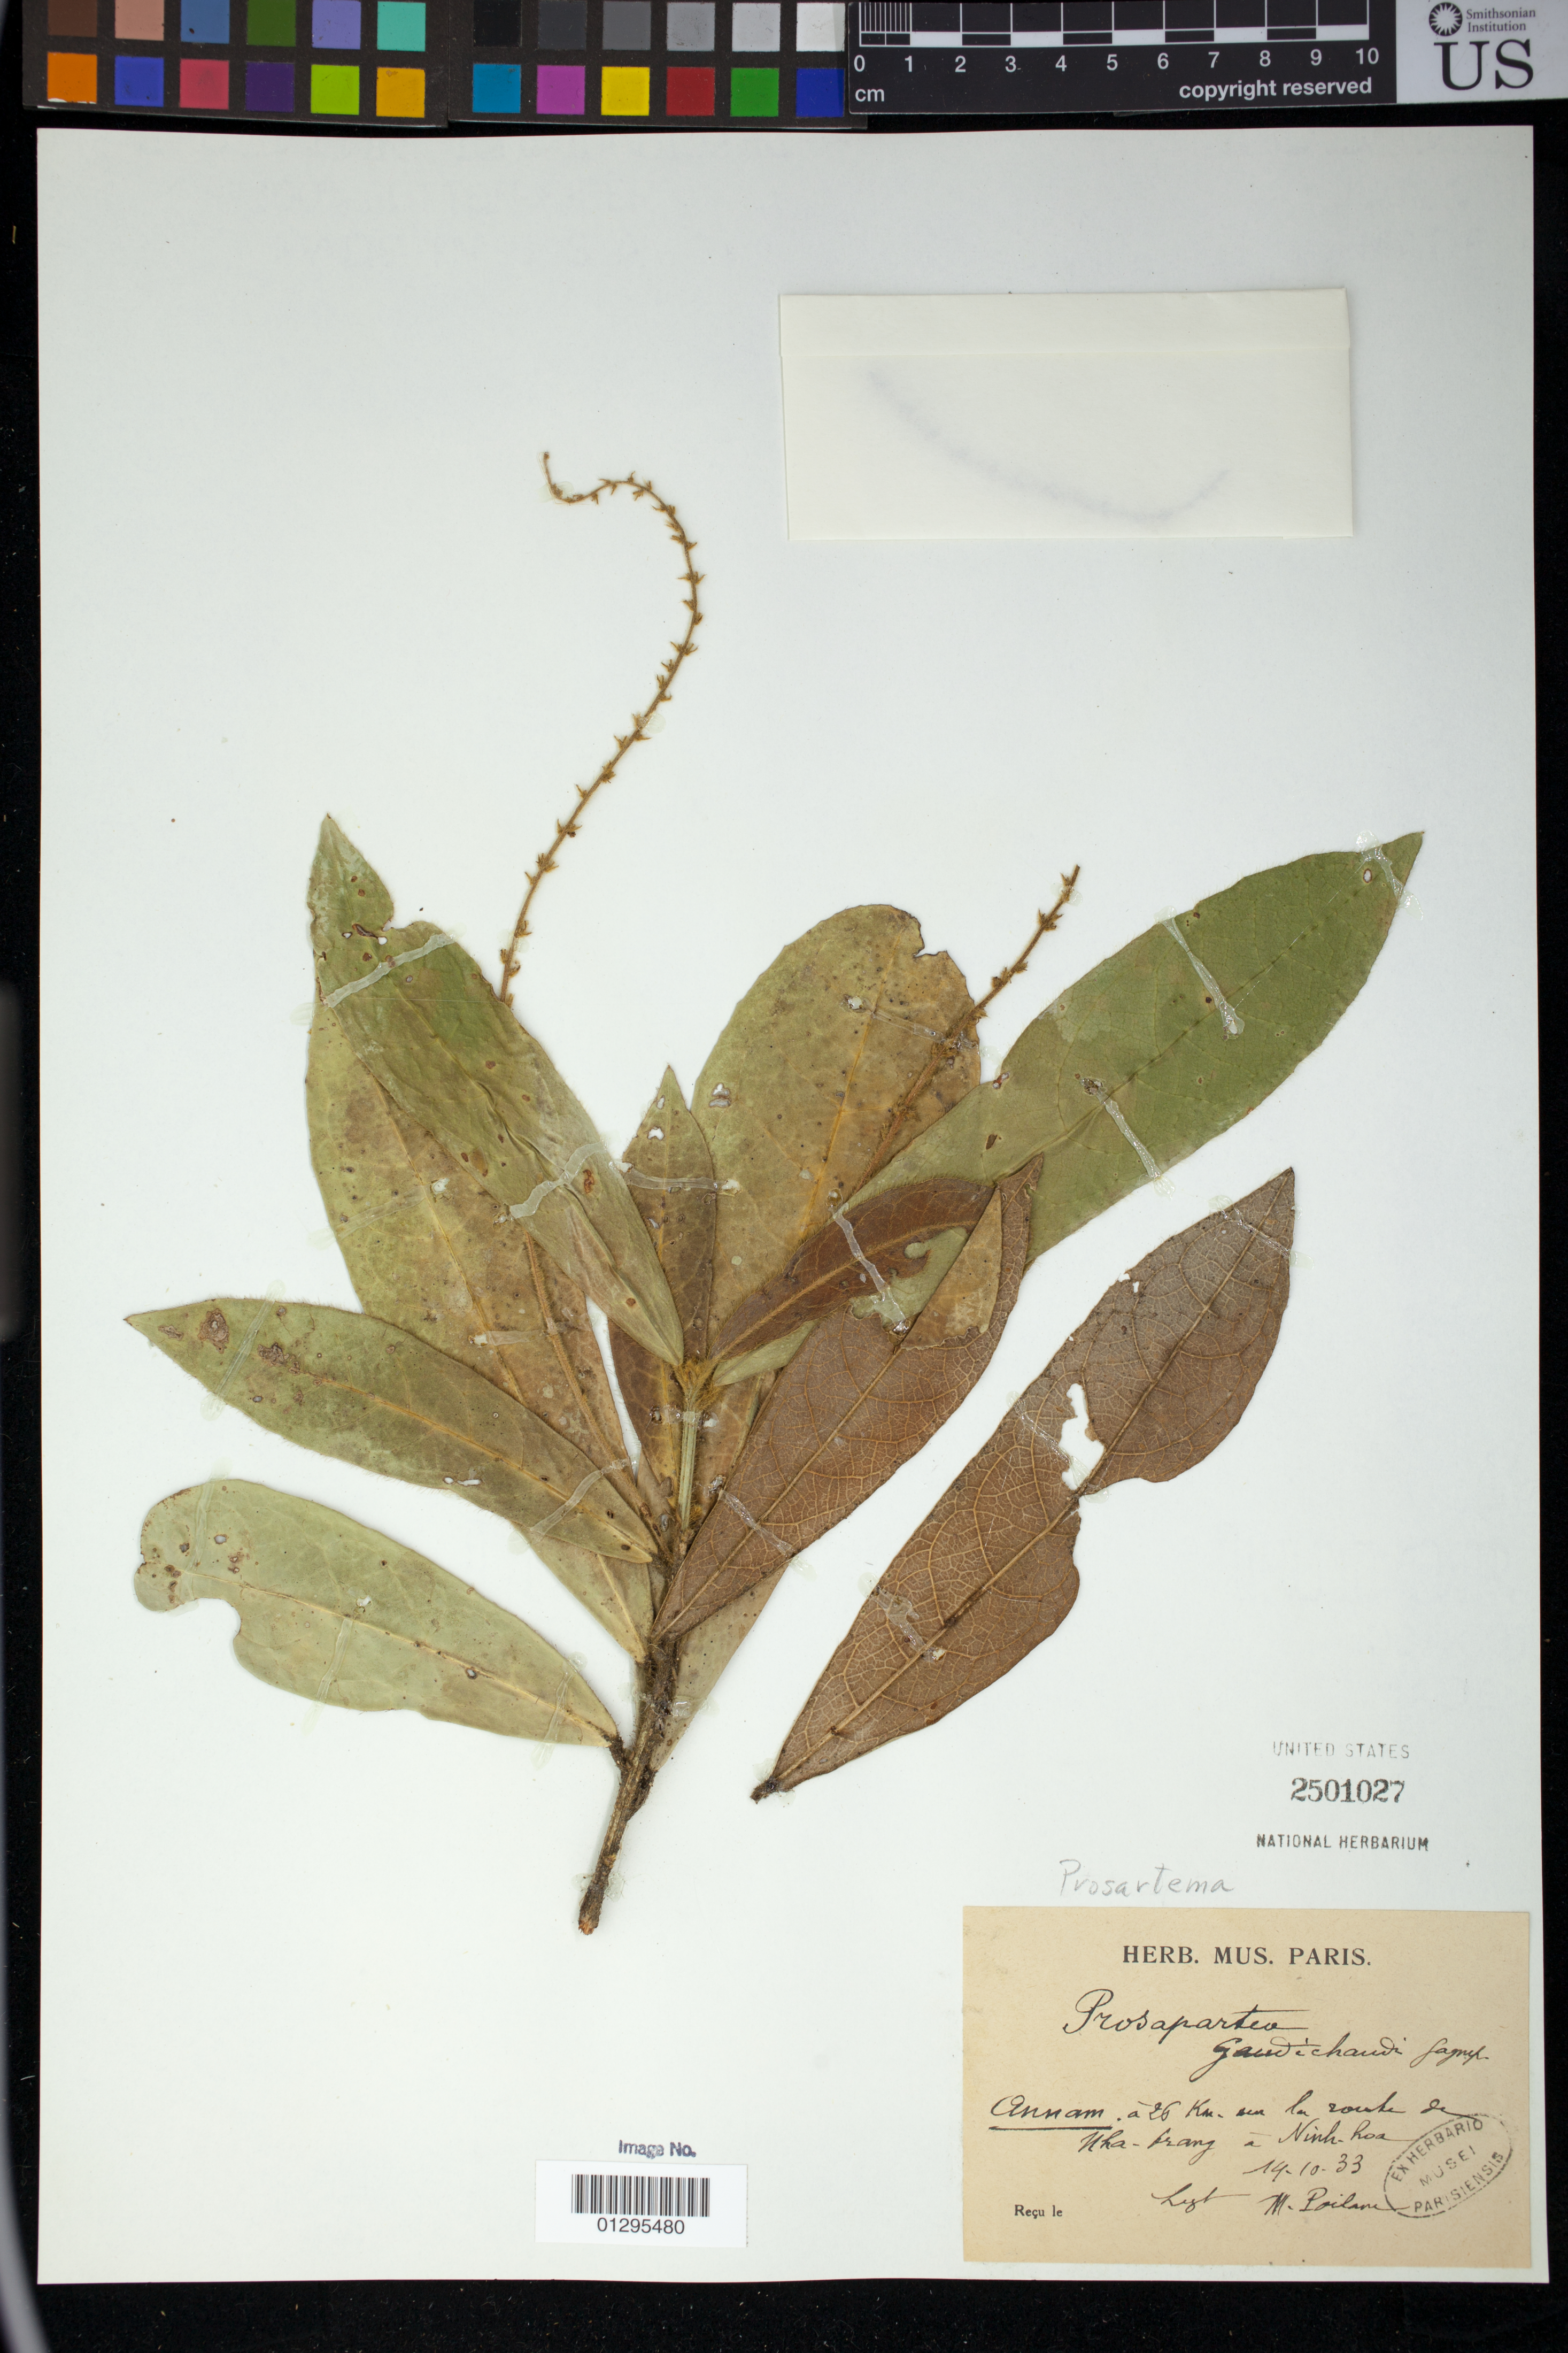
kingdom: Plantae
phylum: Tracheophyta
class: Magnoliopsida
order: Malpighiales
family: Euphorbiaceae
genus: Prosartema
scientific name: Prosartema prosartema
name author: Gagnep.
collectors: M. Poiland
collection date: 1933-10-19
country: Vietnam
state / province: Annam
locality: a 26 km au [[?]] & Nha-krang a Ninh-hoa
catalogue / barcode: US 2501027